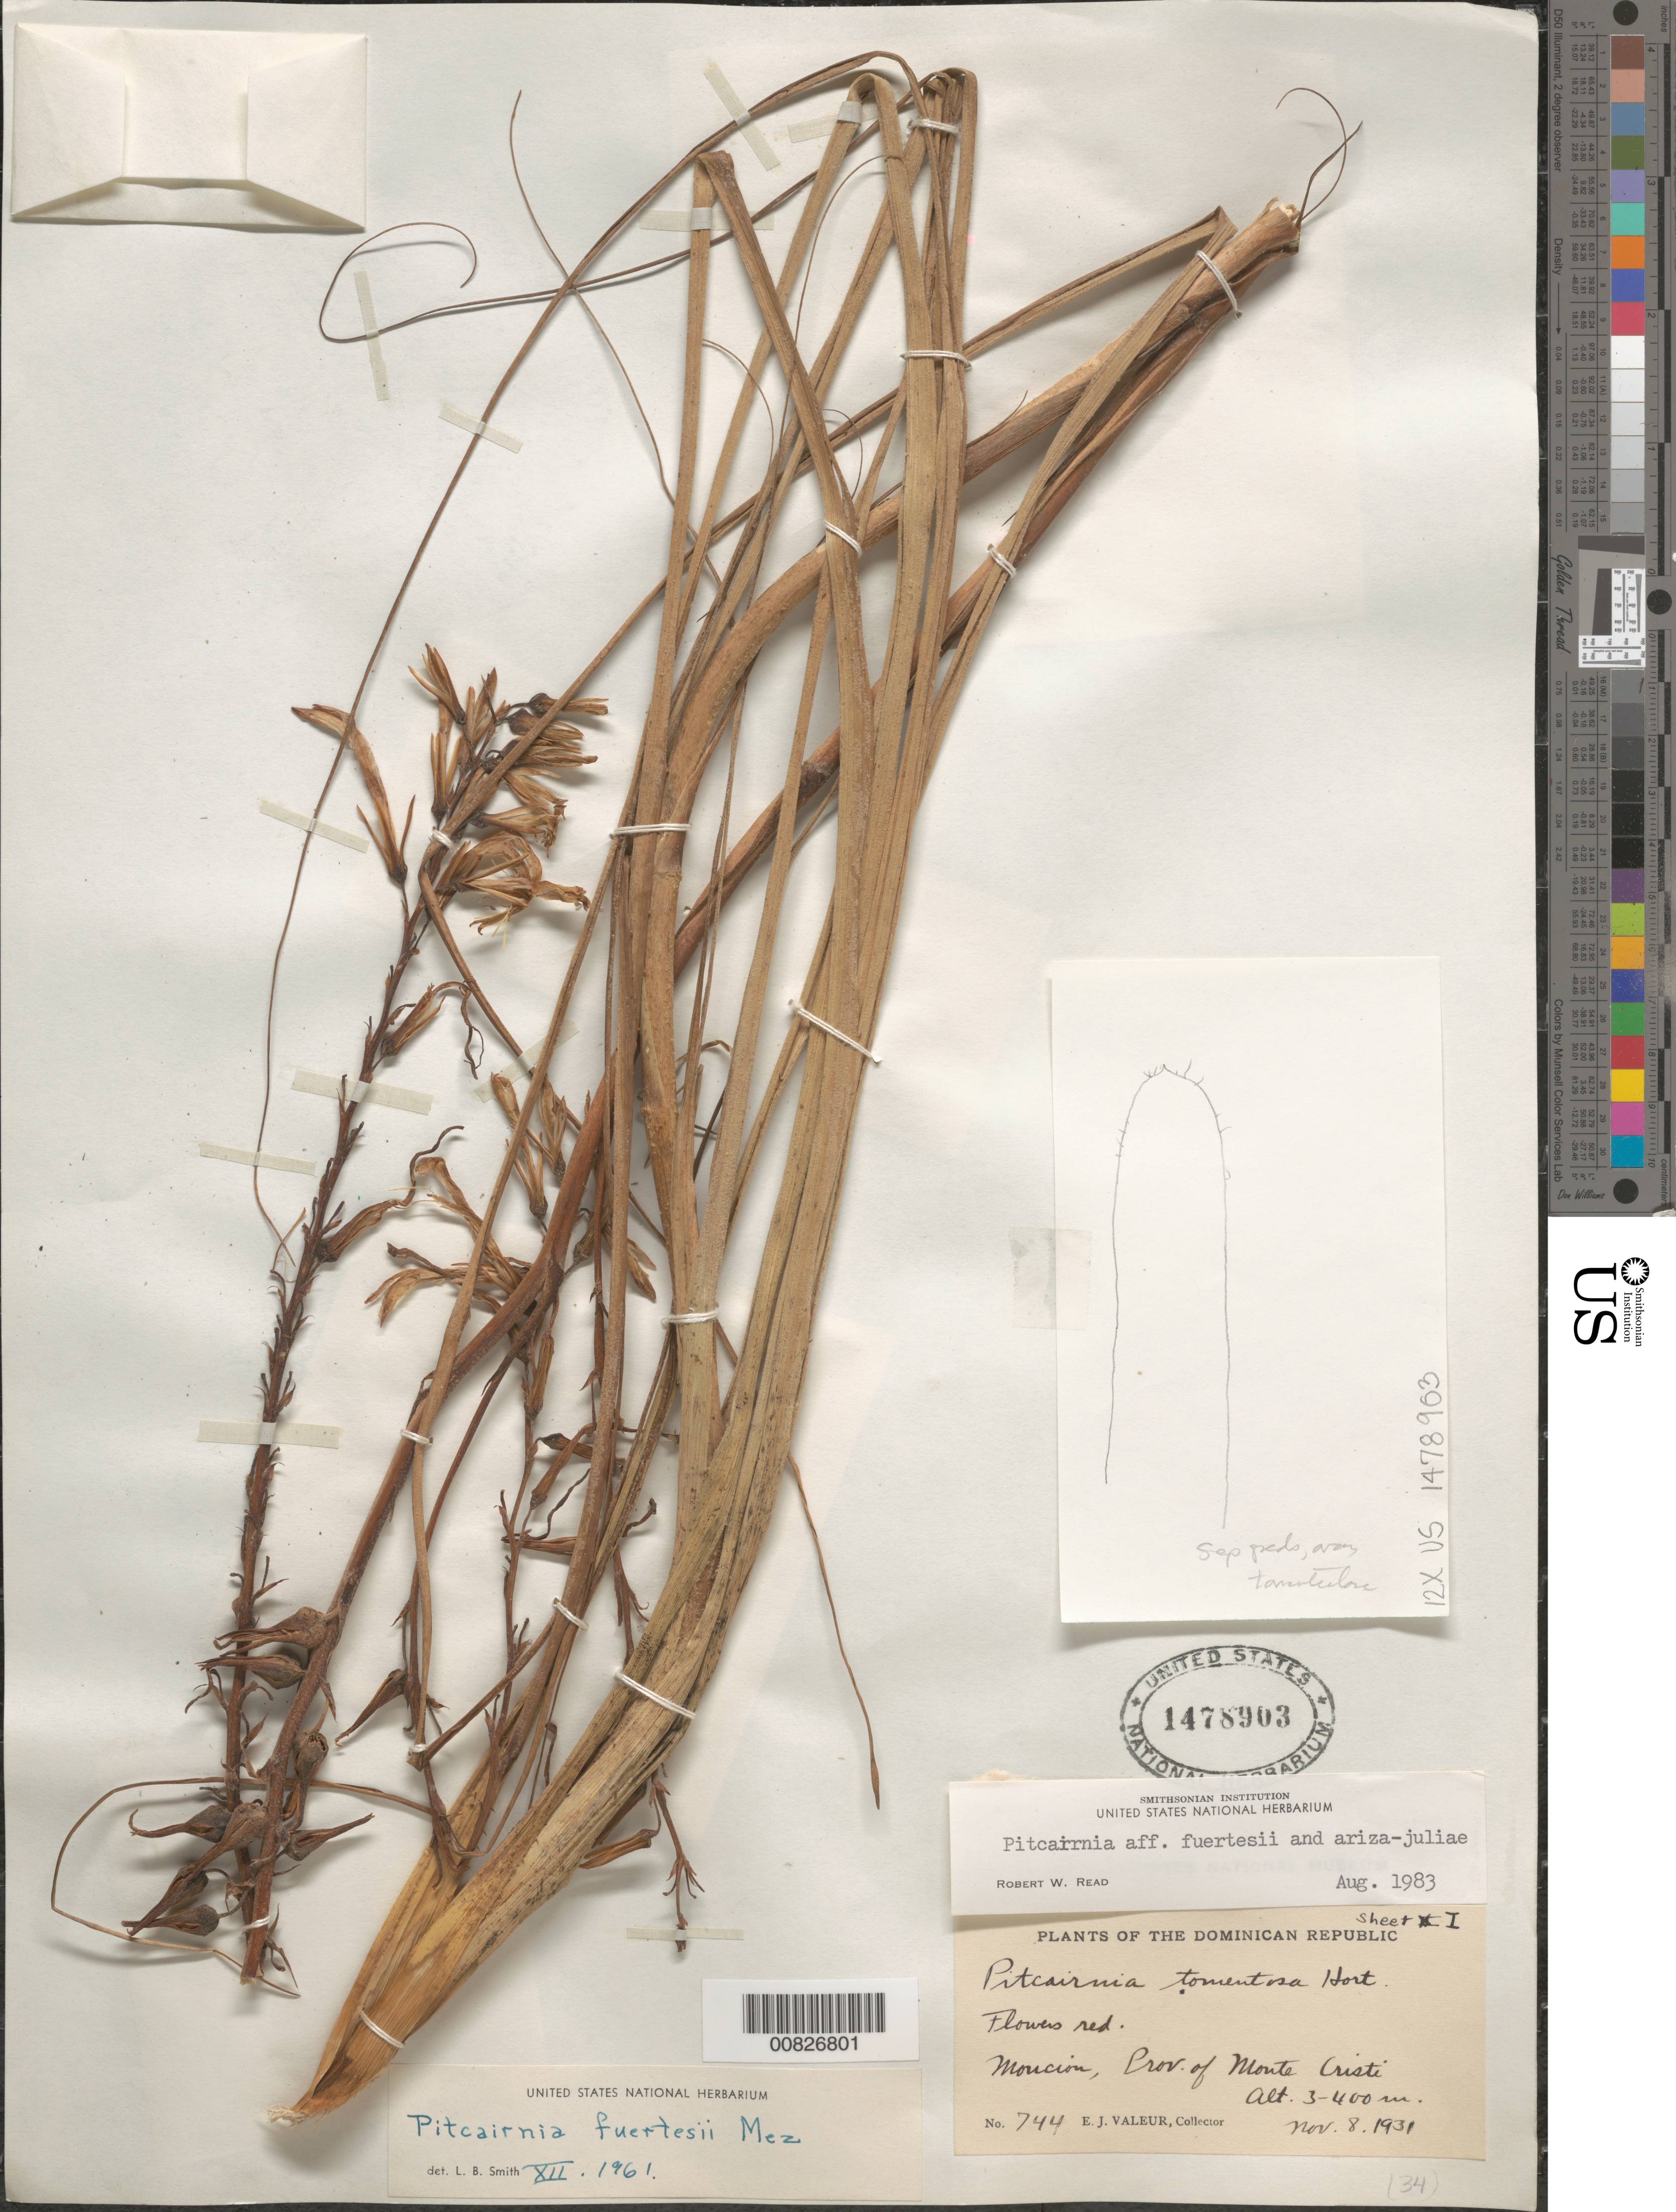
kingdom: Plantae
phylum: Tracheophyta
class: Liliopsida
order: Poales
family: Bromeliaceae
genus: Pitcairnia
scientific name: Pitcairnia fuertesii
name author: Mez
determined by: Read, Robert W., (US), NMNH (UNITED STATES)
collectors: E. Valeur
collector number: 744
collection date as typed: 08 Nov 1931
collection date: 1931-11-08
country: Dominican Republic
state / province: Monte Cristi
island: Hispaniola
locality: Monción, Prov. of Montecristi.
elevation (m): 300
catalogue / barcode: US 1478903